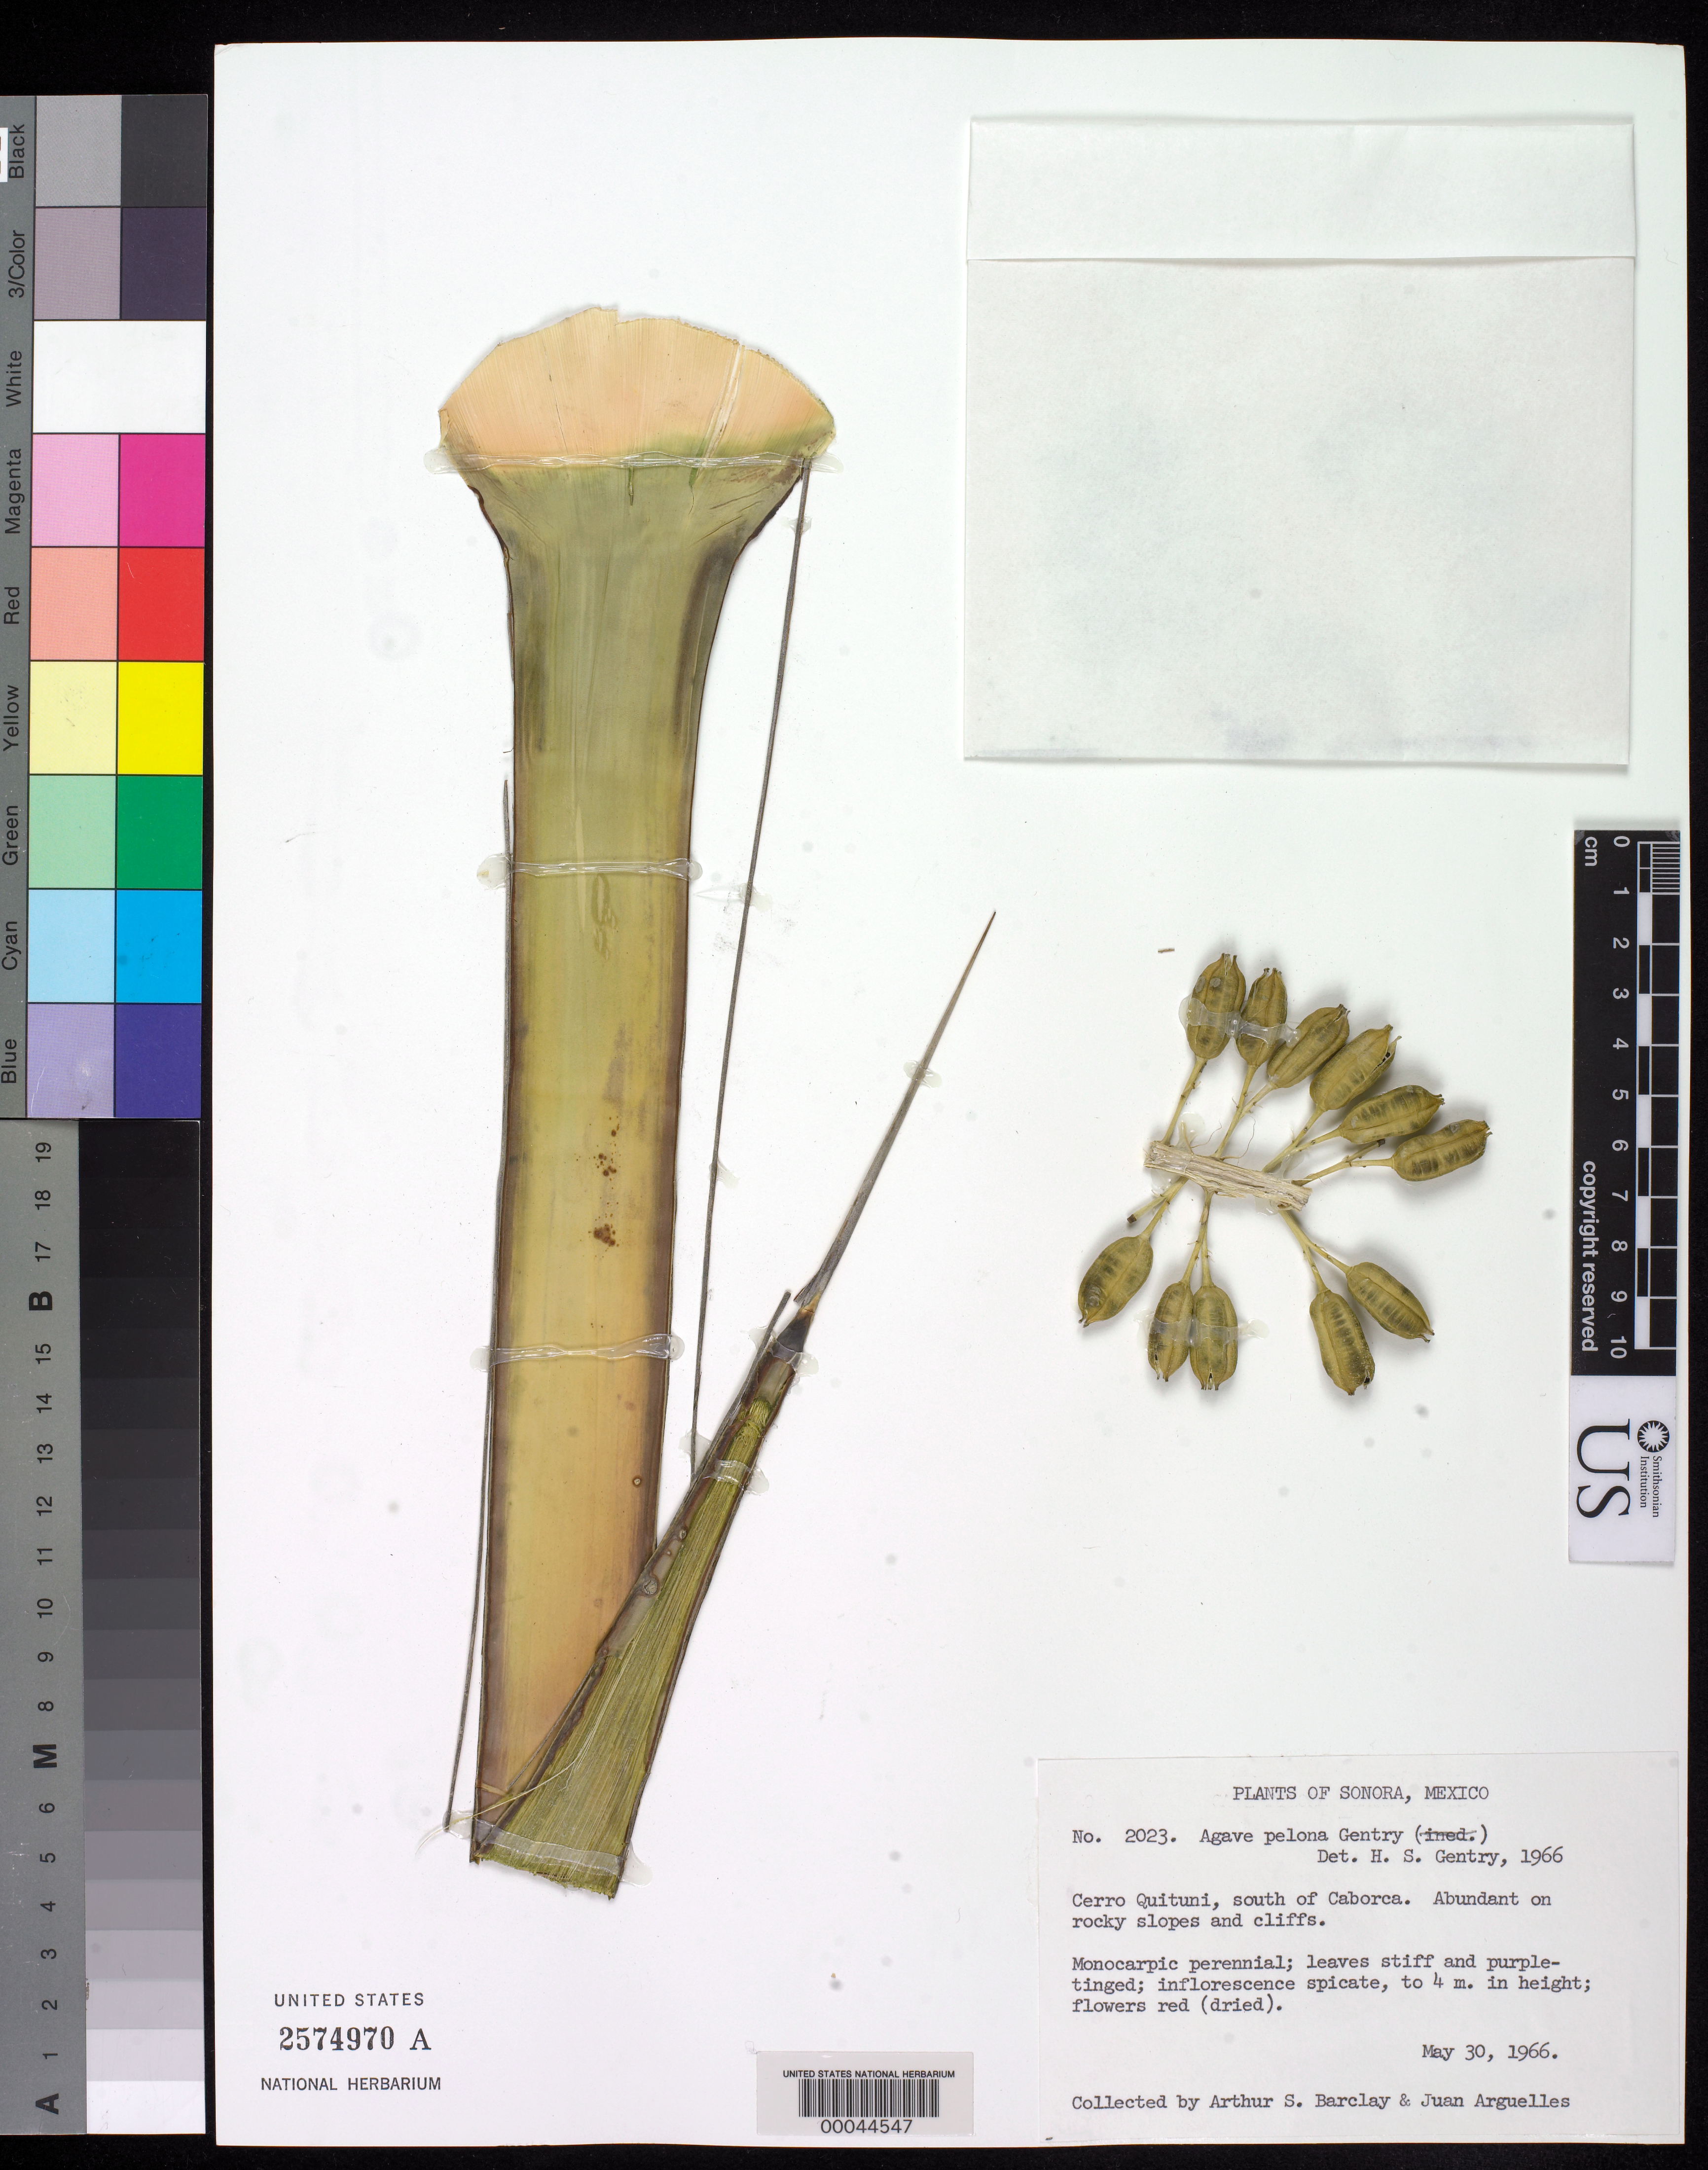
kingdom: Plantae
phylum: Tracheophyta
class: Liliopsida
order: Asparagales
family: Asparagaceae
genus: Agave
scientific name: Agave pelona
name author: Gentry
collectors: A. S. Barclay & J. Arguelles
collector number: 2023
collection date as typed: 30 May 1966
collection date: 1966-05-30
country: Mexico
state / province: Sonora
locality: Cerro quituni, S of caborca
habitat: Rocky slopes and cliffs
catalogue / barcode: US 2574970A